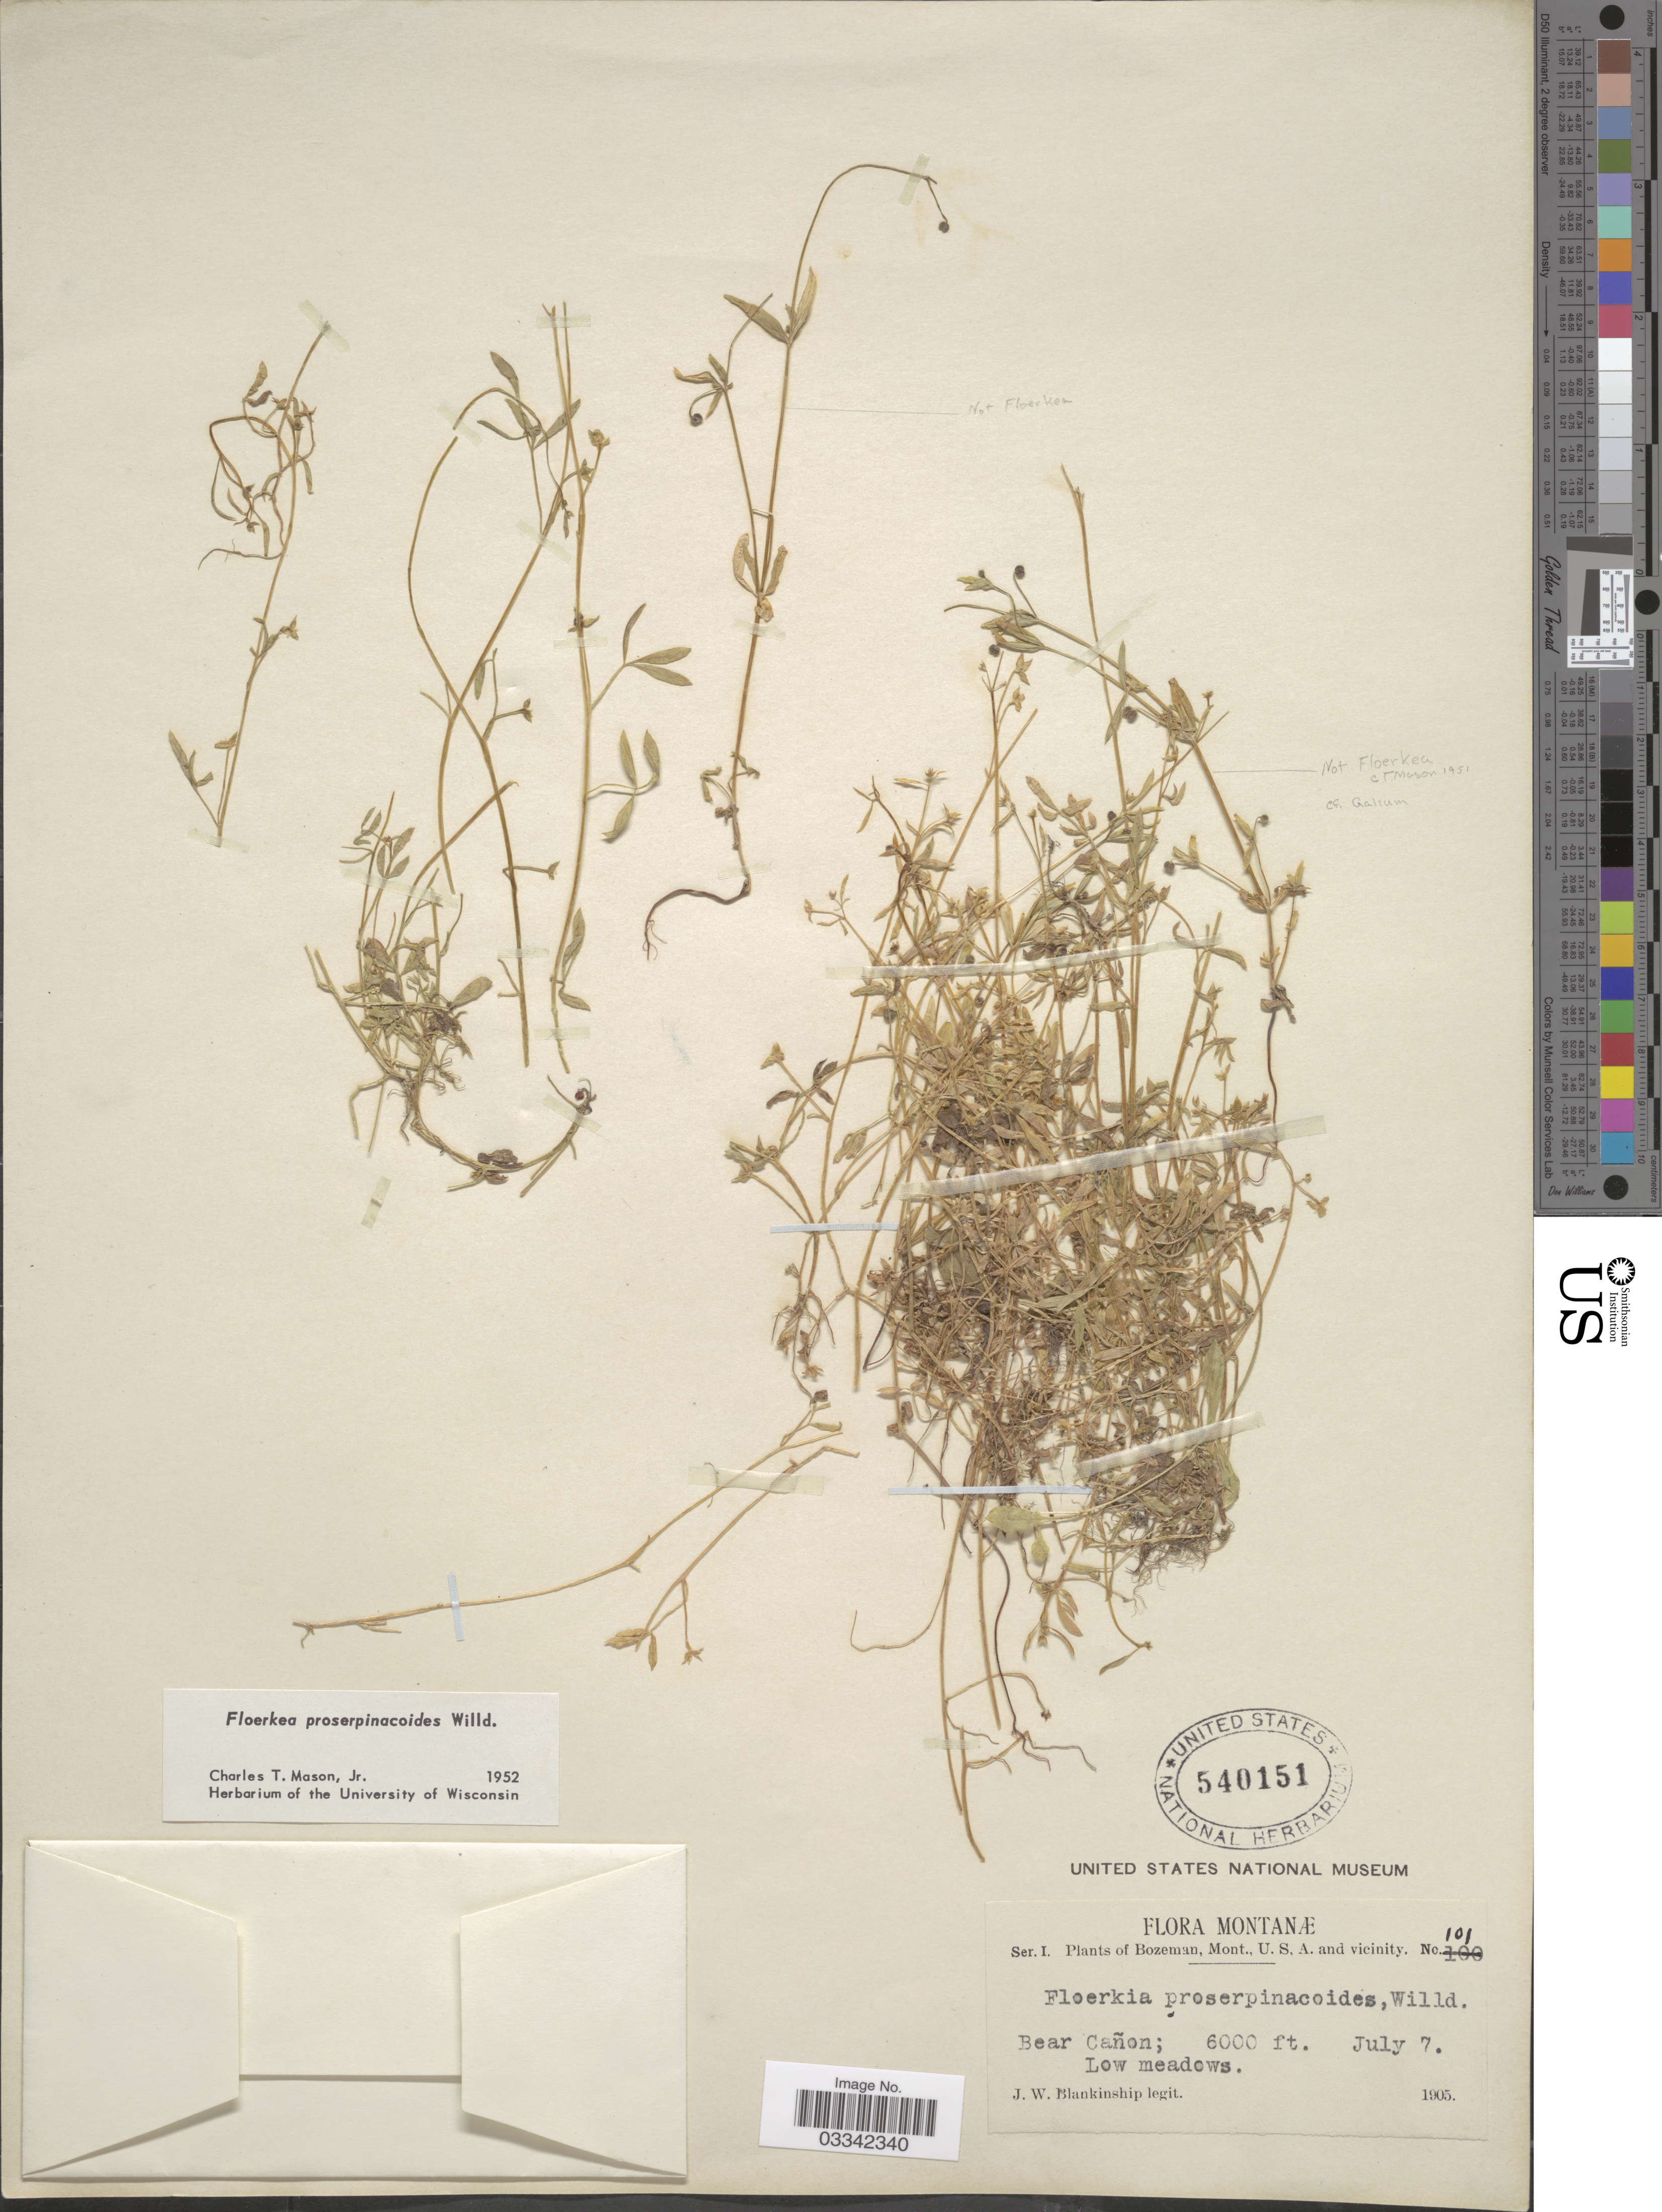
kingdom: Plantae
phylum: Tracheophyta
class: Magnoliopsida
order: Brassicales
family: Limnanthaceae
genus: Floerkea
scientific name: Floerkea proserpinacoides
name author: Willd.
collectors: J. W. Blankinship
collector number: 101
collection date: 1905-07-07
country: United States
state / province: Montana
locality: Bozeman, Mont., U.S.A. and vicinity. Bear Cañon.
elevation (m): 1829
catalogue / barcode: US 540151